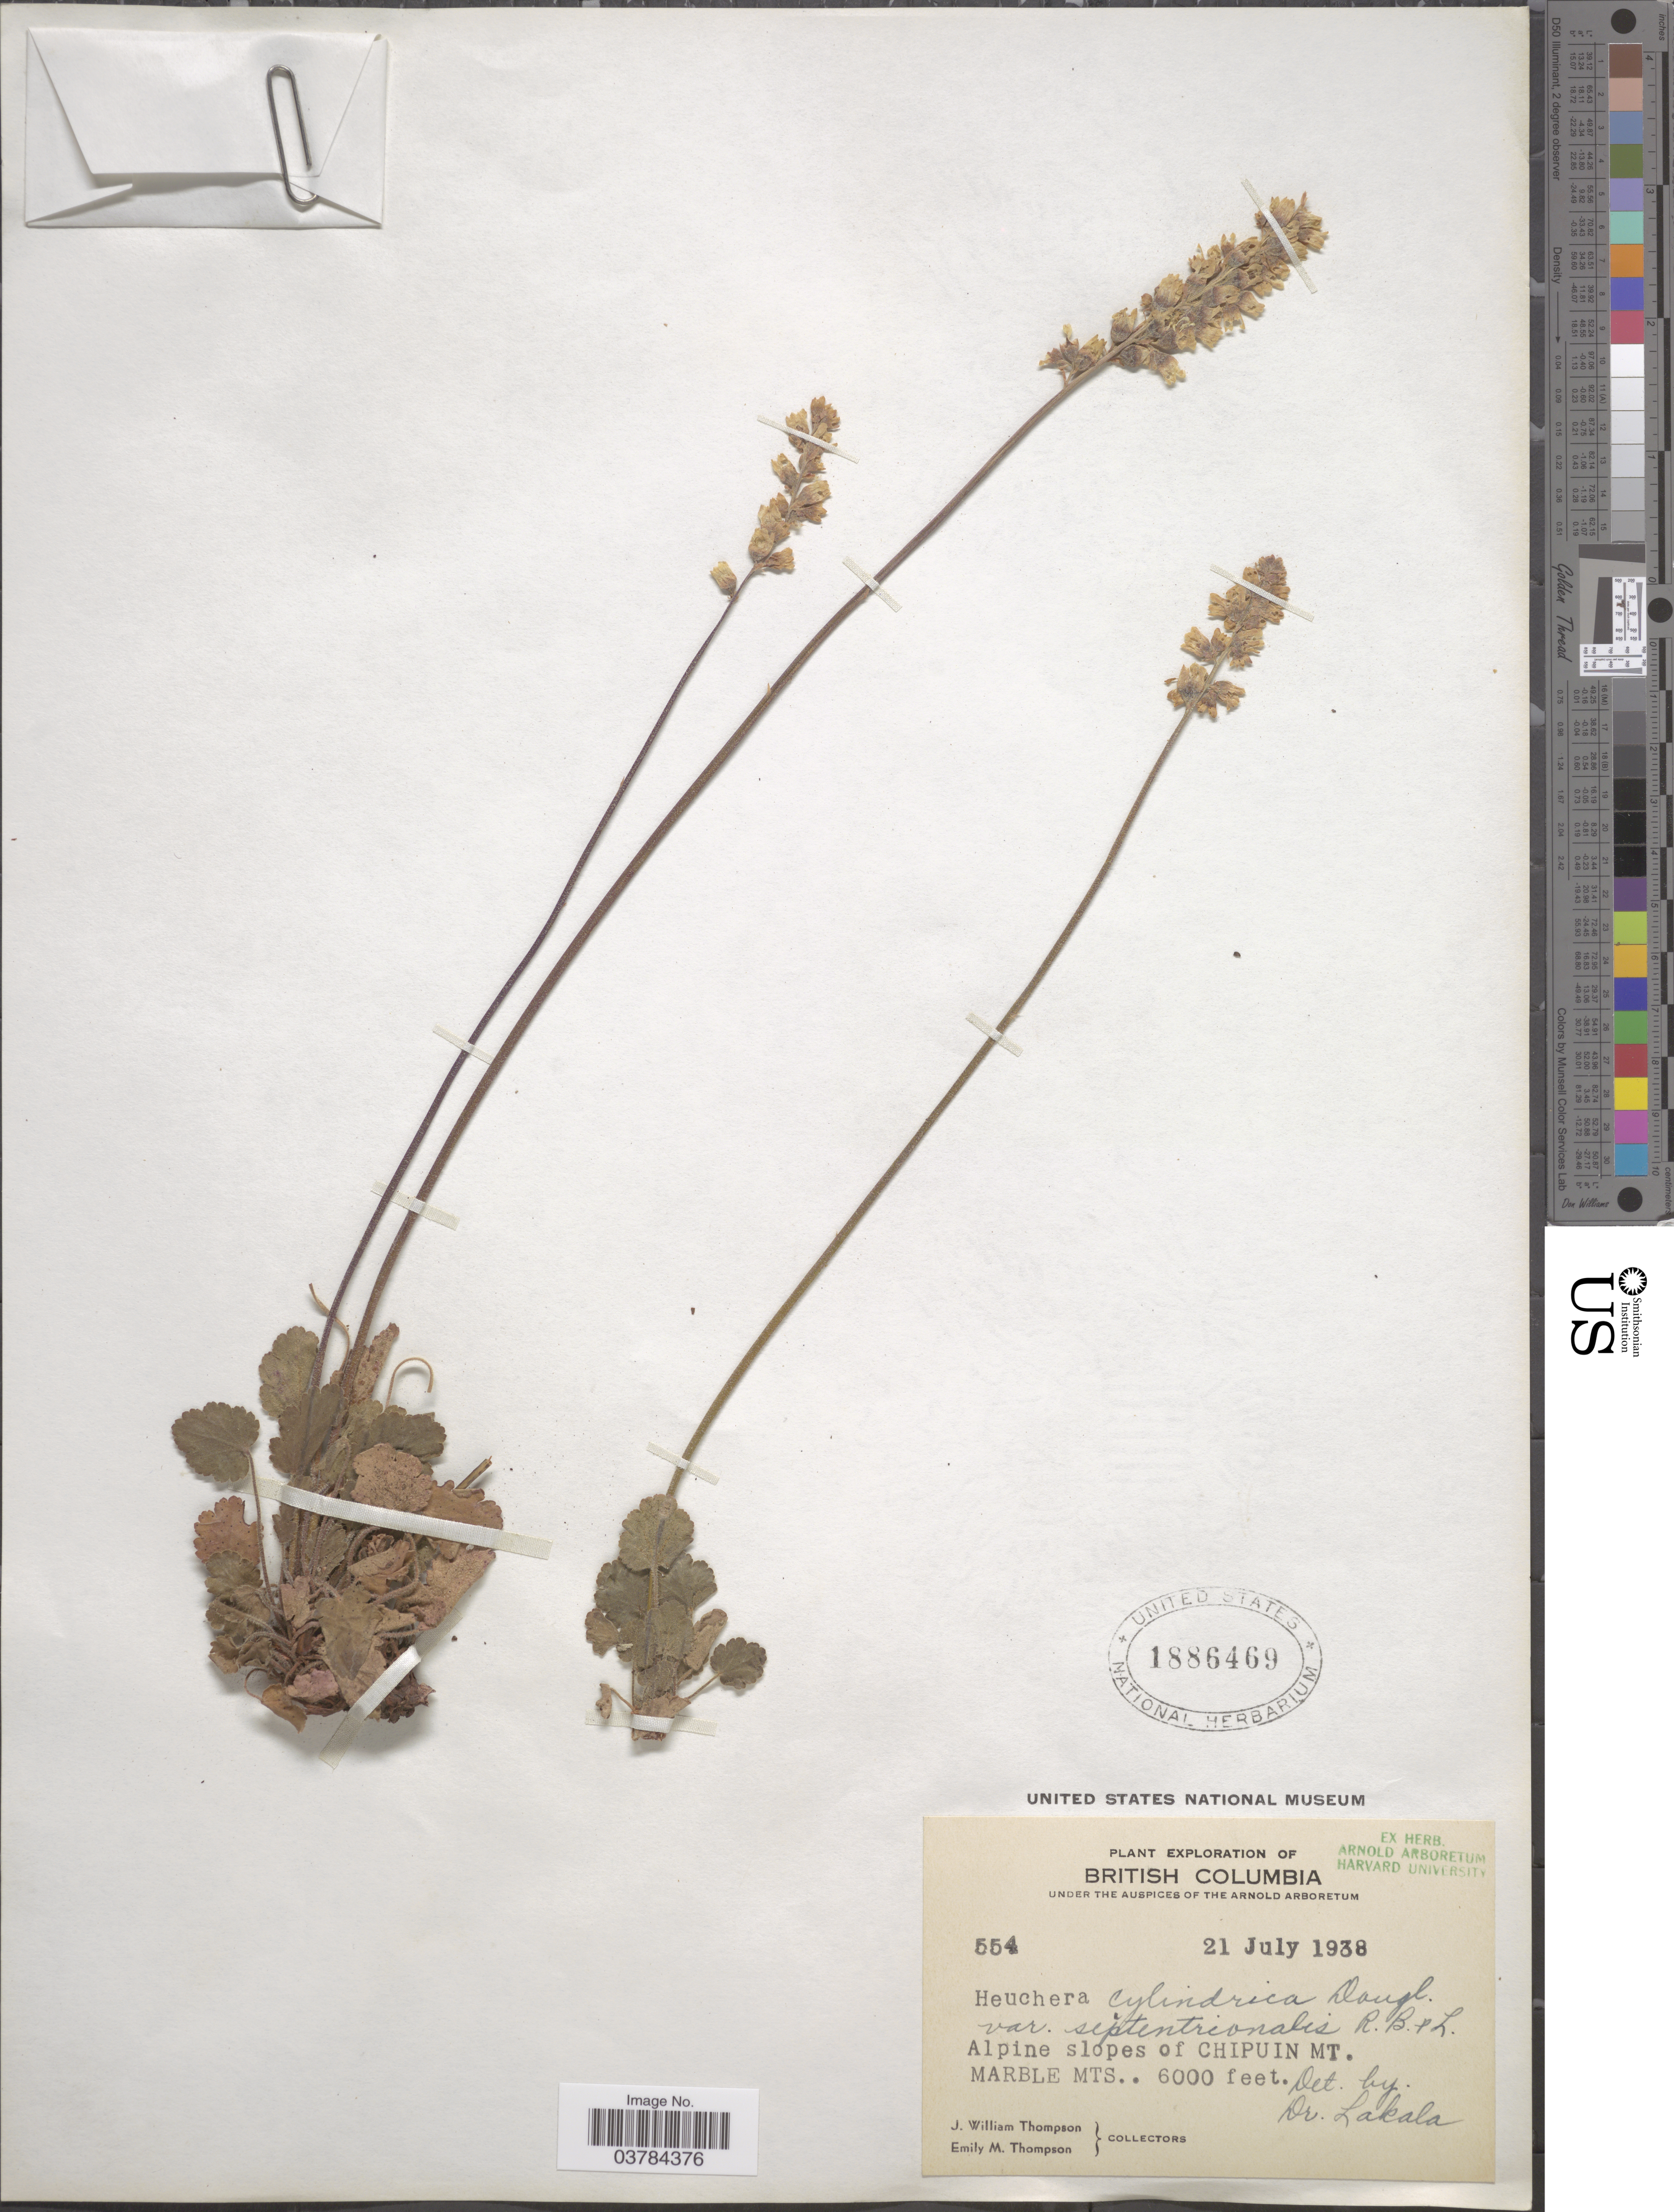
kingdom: Plantae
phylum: Tracheophyta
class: Magnoliopsida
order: Saxifragales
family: Saxifragaceae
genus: Heuchera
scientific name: Heuchera cylindrica var. septentrionalis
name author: Rosend. et al.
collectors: J. W. Thompson & E. M. Thompson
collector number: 554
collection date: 1938-07-21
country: Canada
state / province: British Columbia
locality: Exploration of British Columbia. Alpine slopes of Chipuin Mt. Marble Mts.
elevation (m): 1829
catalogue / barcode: US 1886469